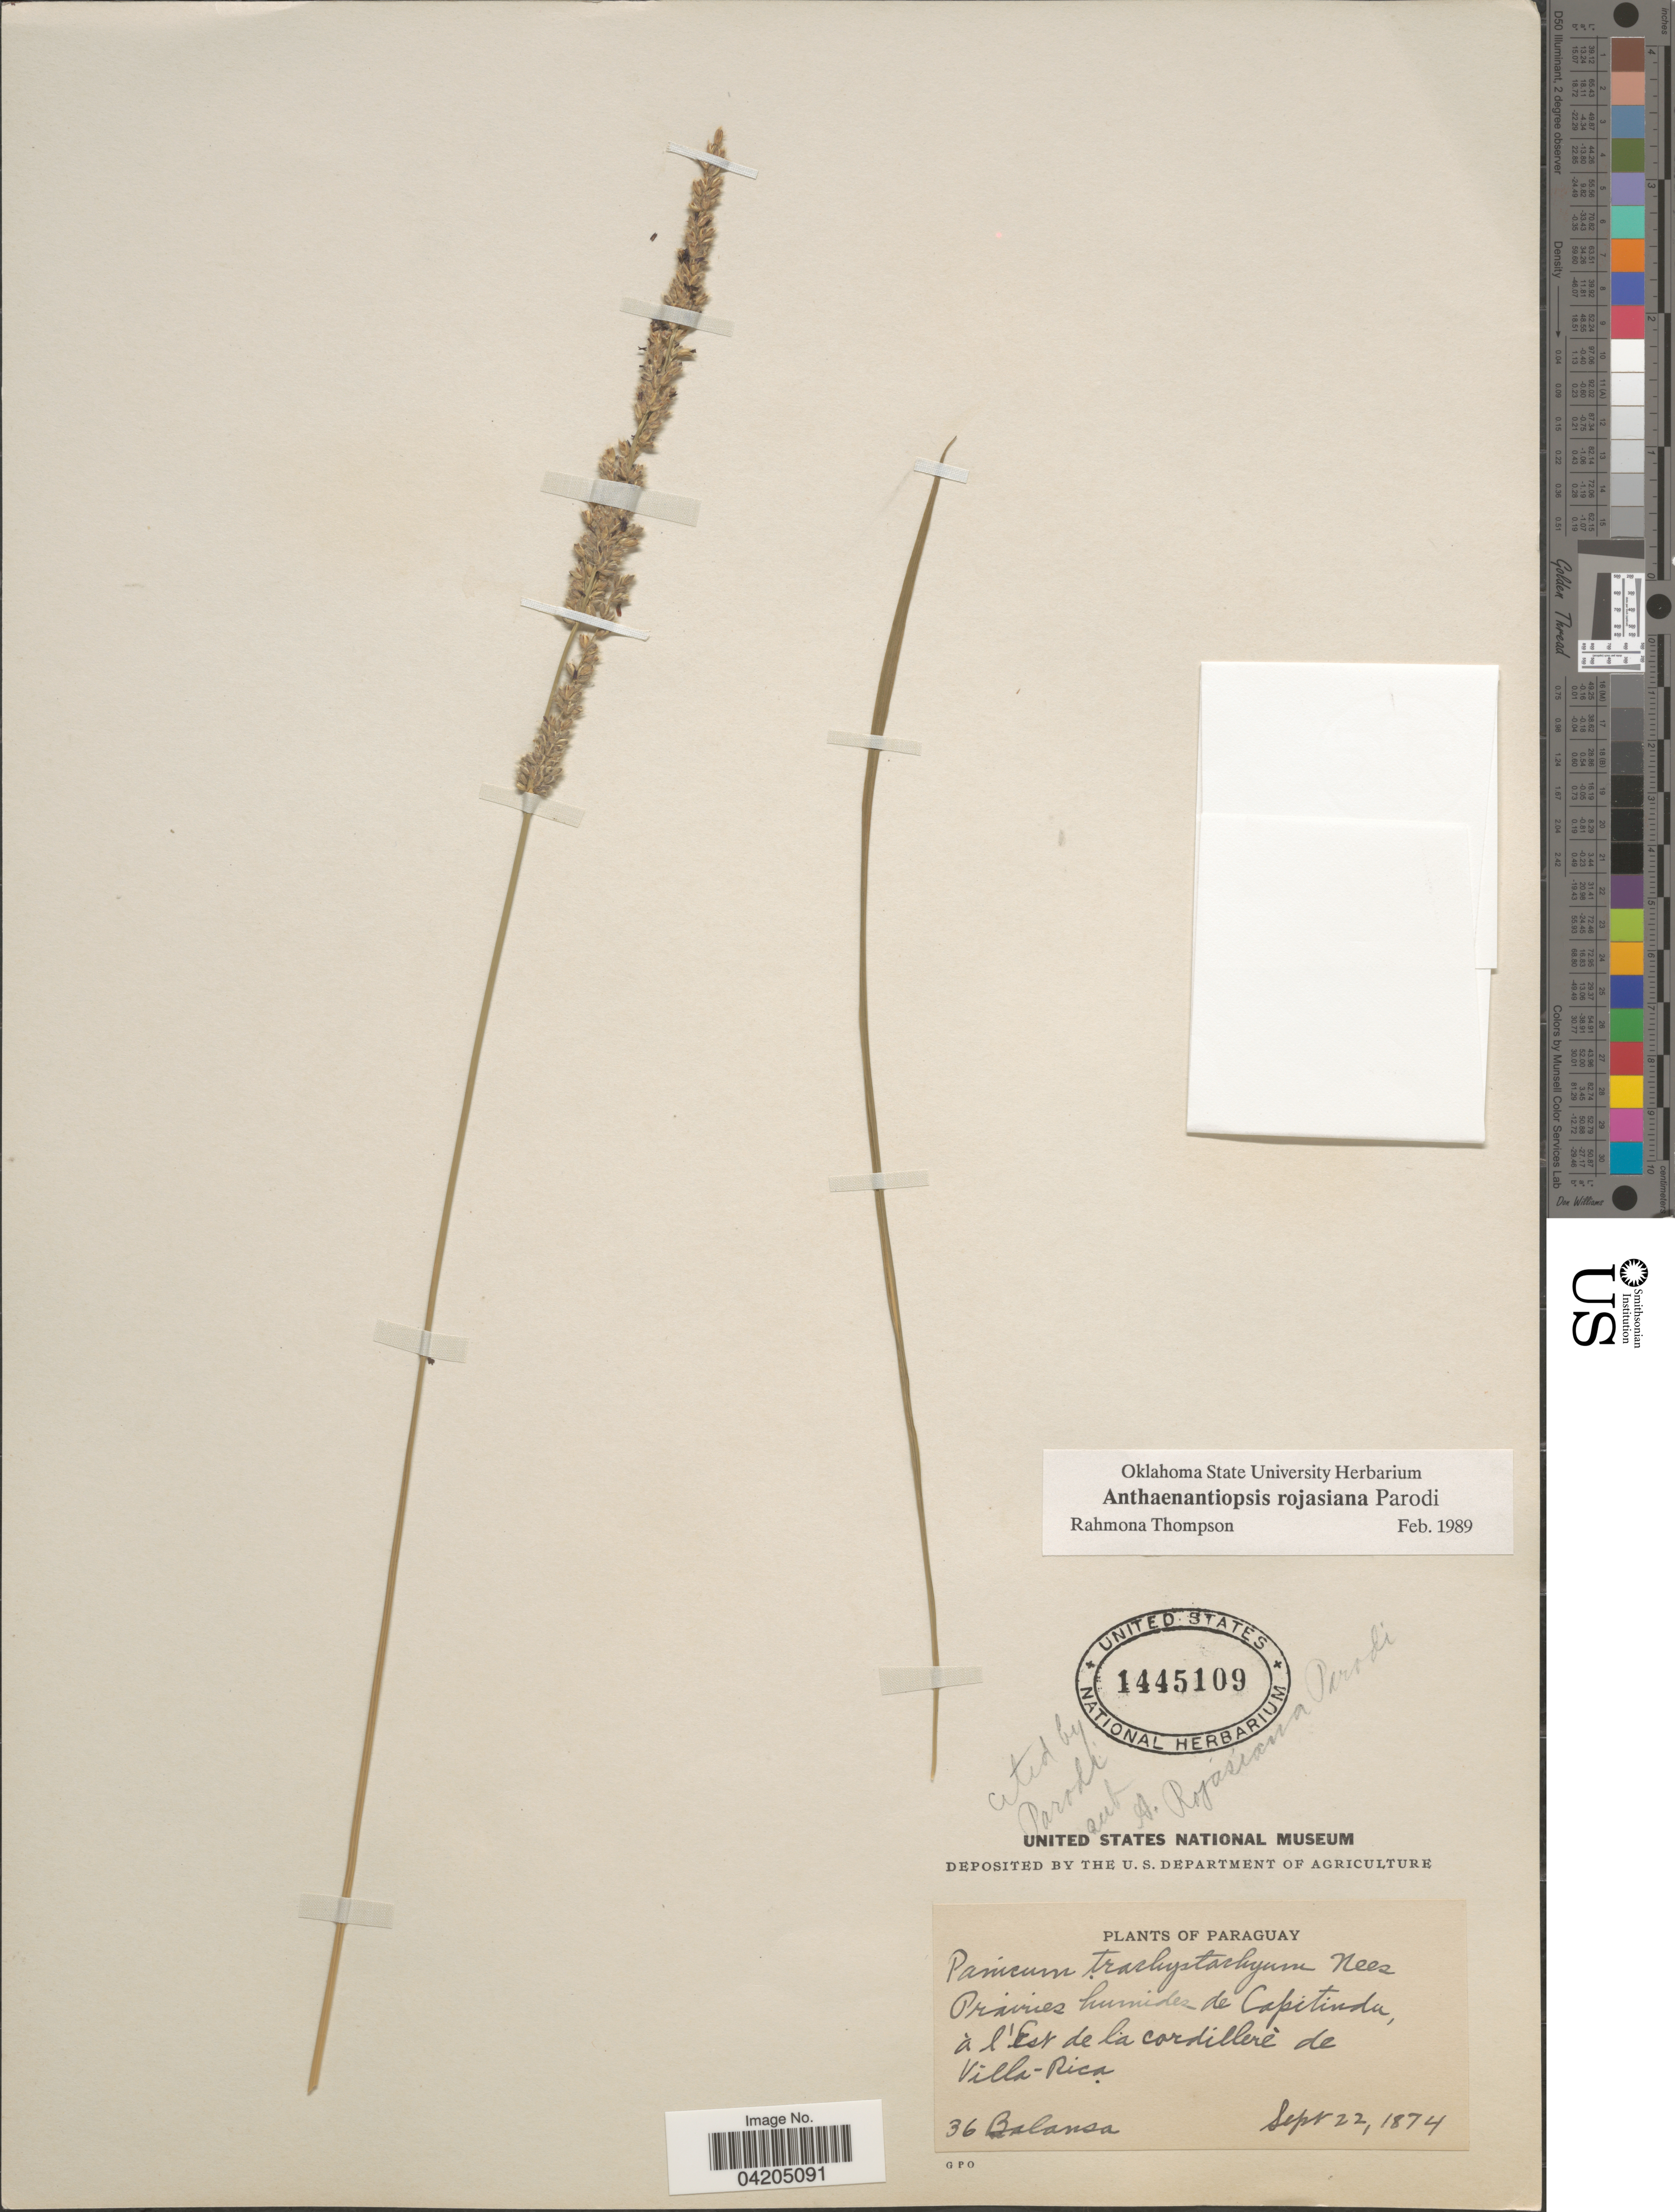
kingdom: Plantae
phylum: Tracheophyta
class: Liliopsida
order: Poales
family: Poaceae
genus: Anthaenantiopsis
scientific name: Anthaenantiopsis rojasiana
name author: Parodi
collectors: -. Balansa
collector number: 36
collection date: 1874-09-22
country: Paraguay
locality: Prairies humides de Capitinda, à l'Est de la cordillerè de Villa-Rica.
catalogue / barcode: US 1445109